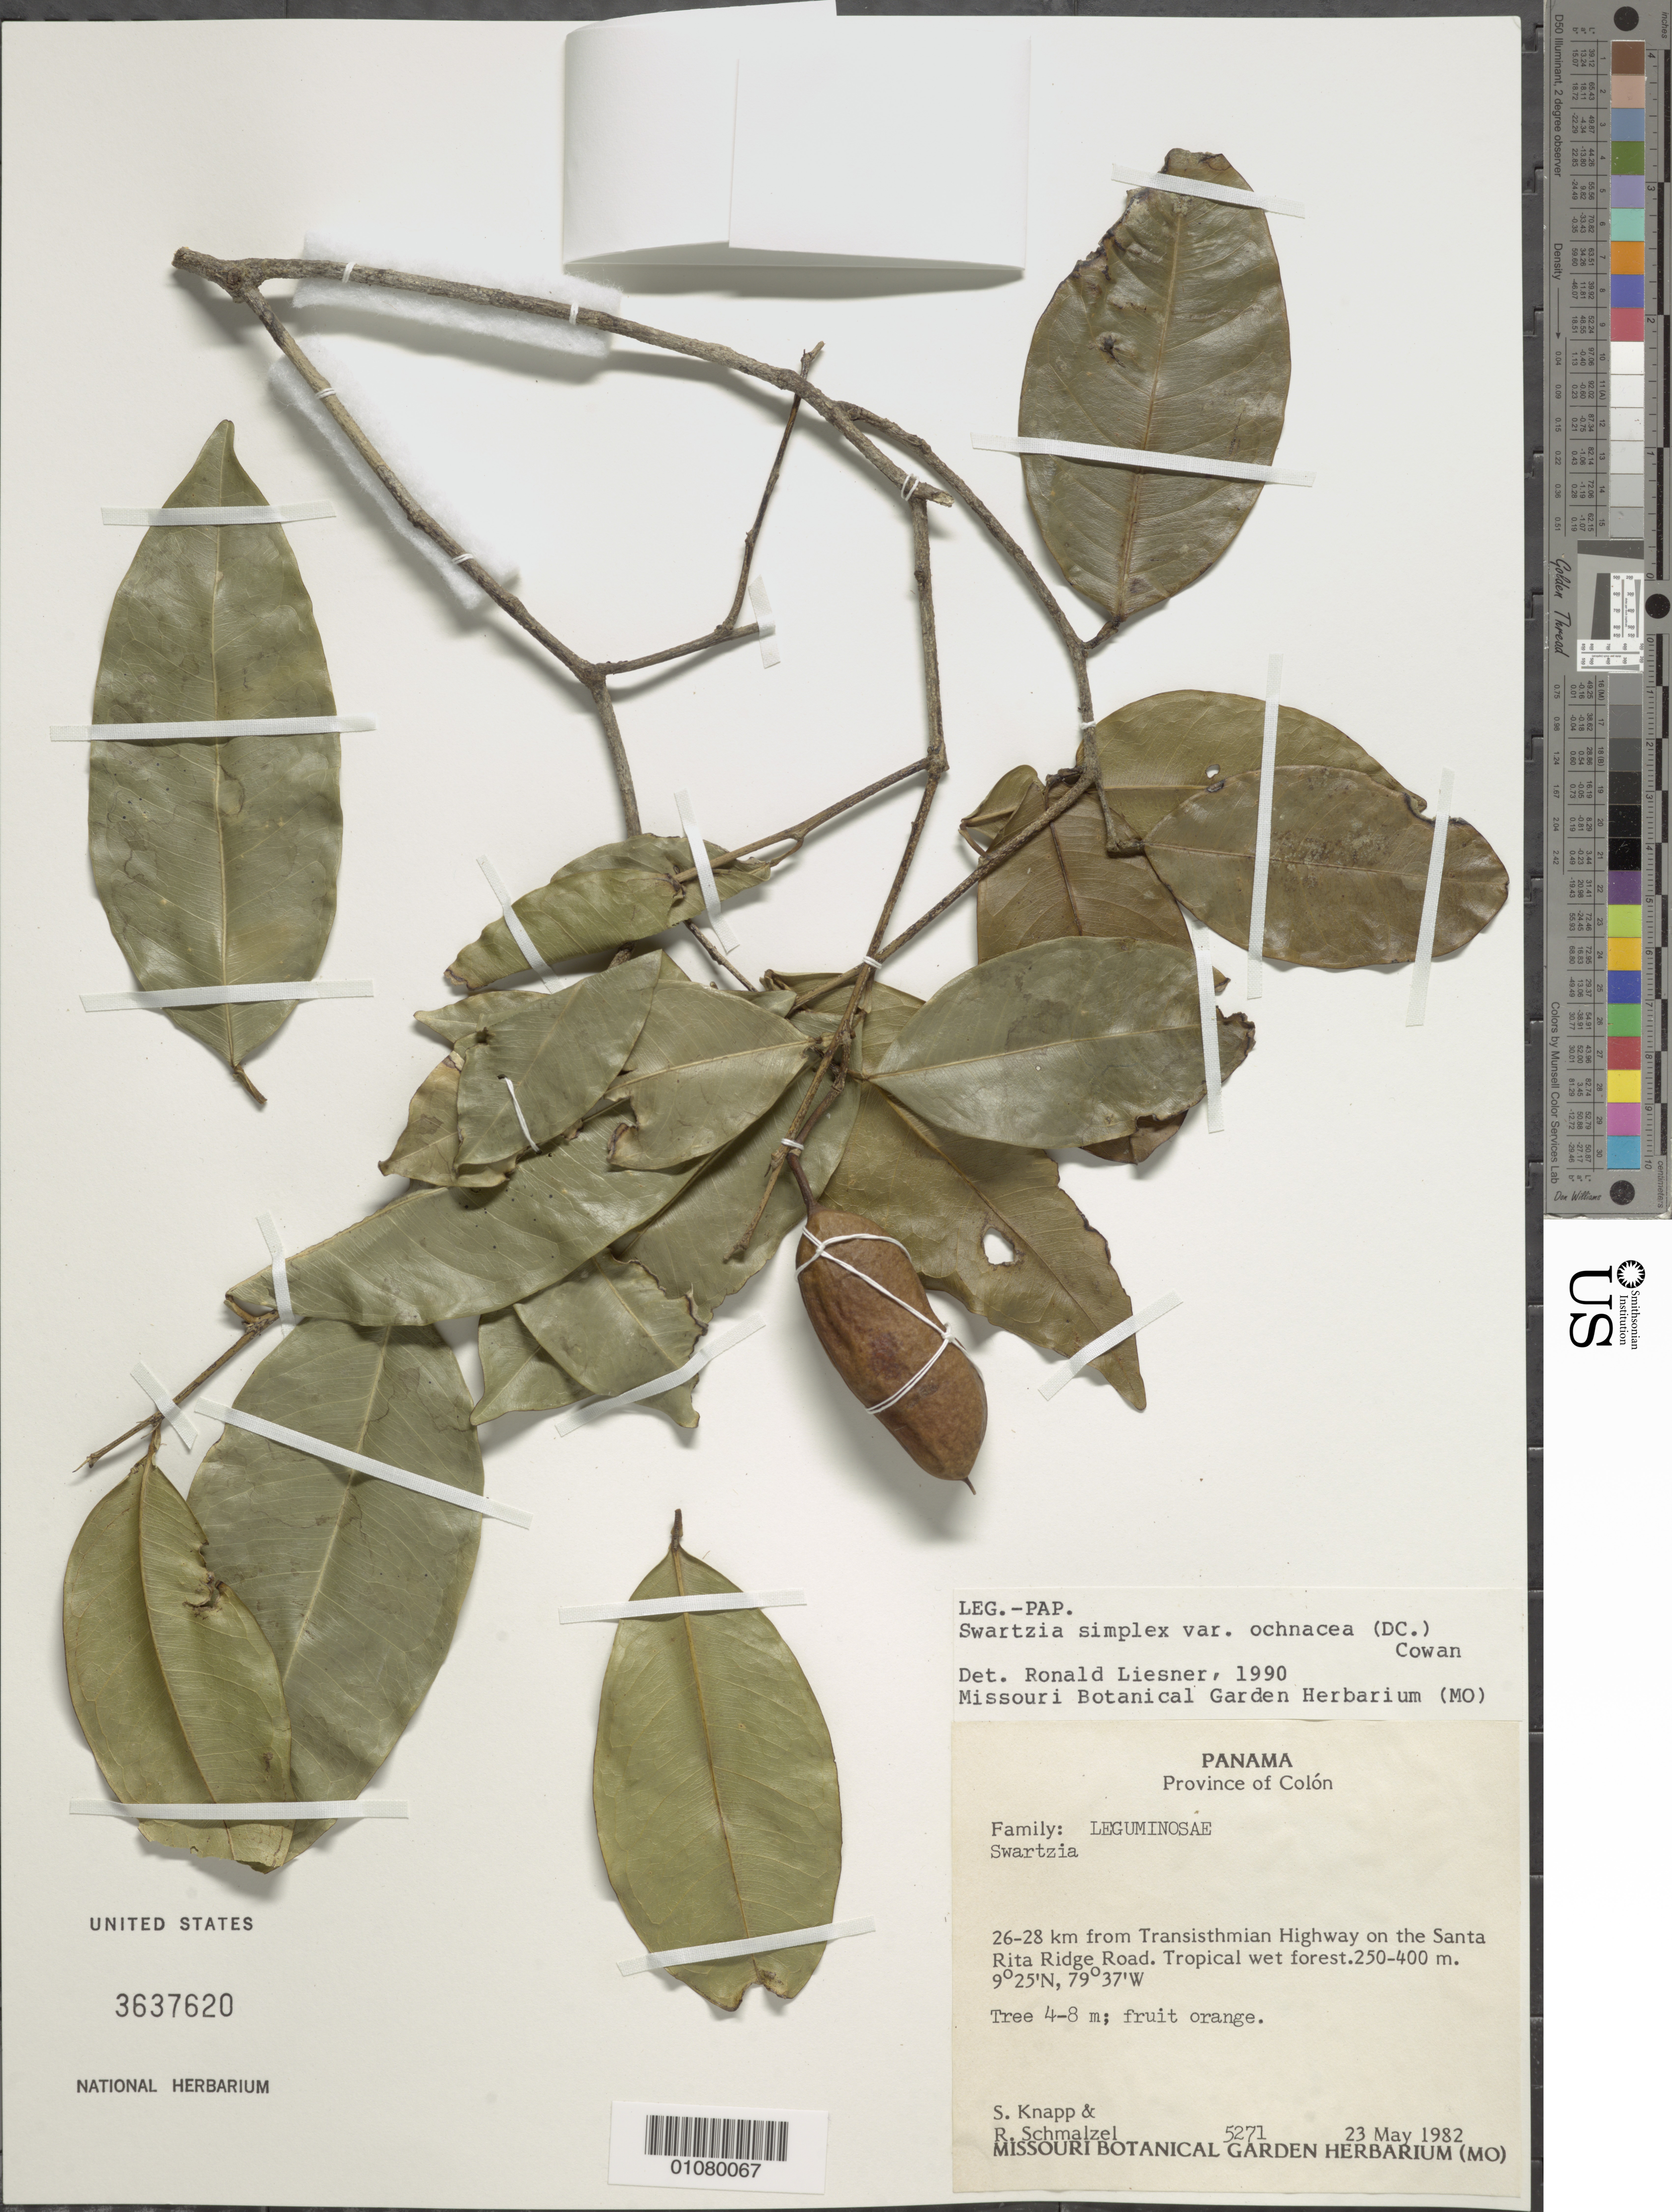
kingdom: Plantae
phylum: Tracheophyta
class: Magnoliopsida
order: Fabales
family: Fabaceae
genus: Swartzia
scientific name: Swartzia simplex var. ochnacea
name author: (DC.) R.S. Cowan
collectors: S. Knapp & R. Schmalzel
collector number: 5271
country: Panama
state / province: Colón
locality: Transisthmian Hwy on the Santa Rita Ridge Road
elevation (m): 250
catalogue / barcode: US 3637620